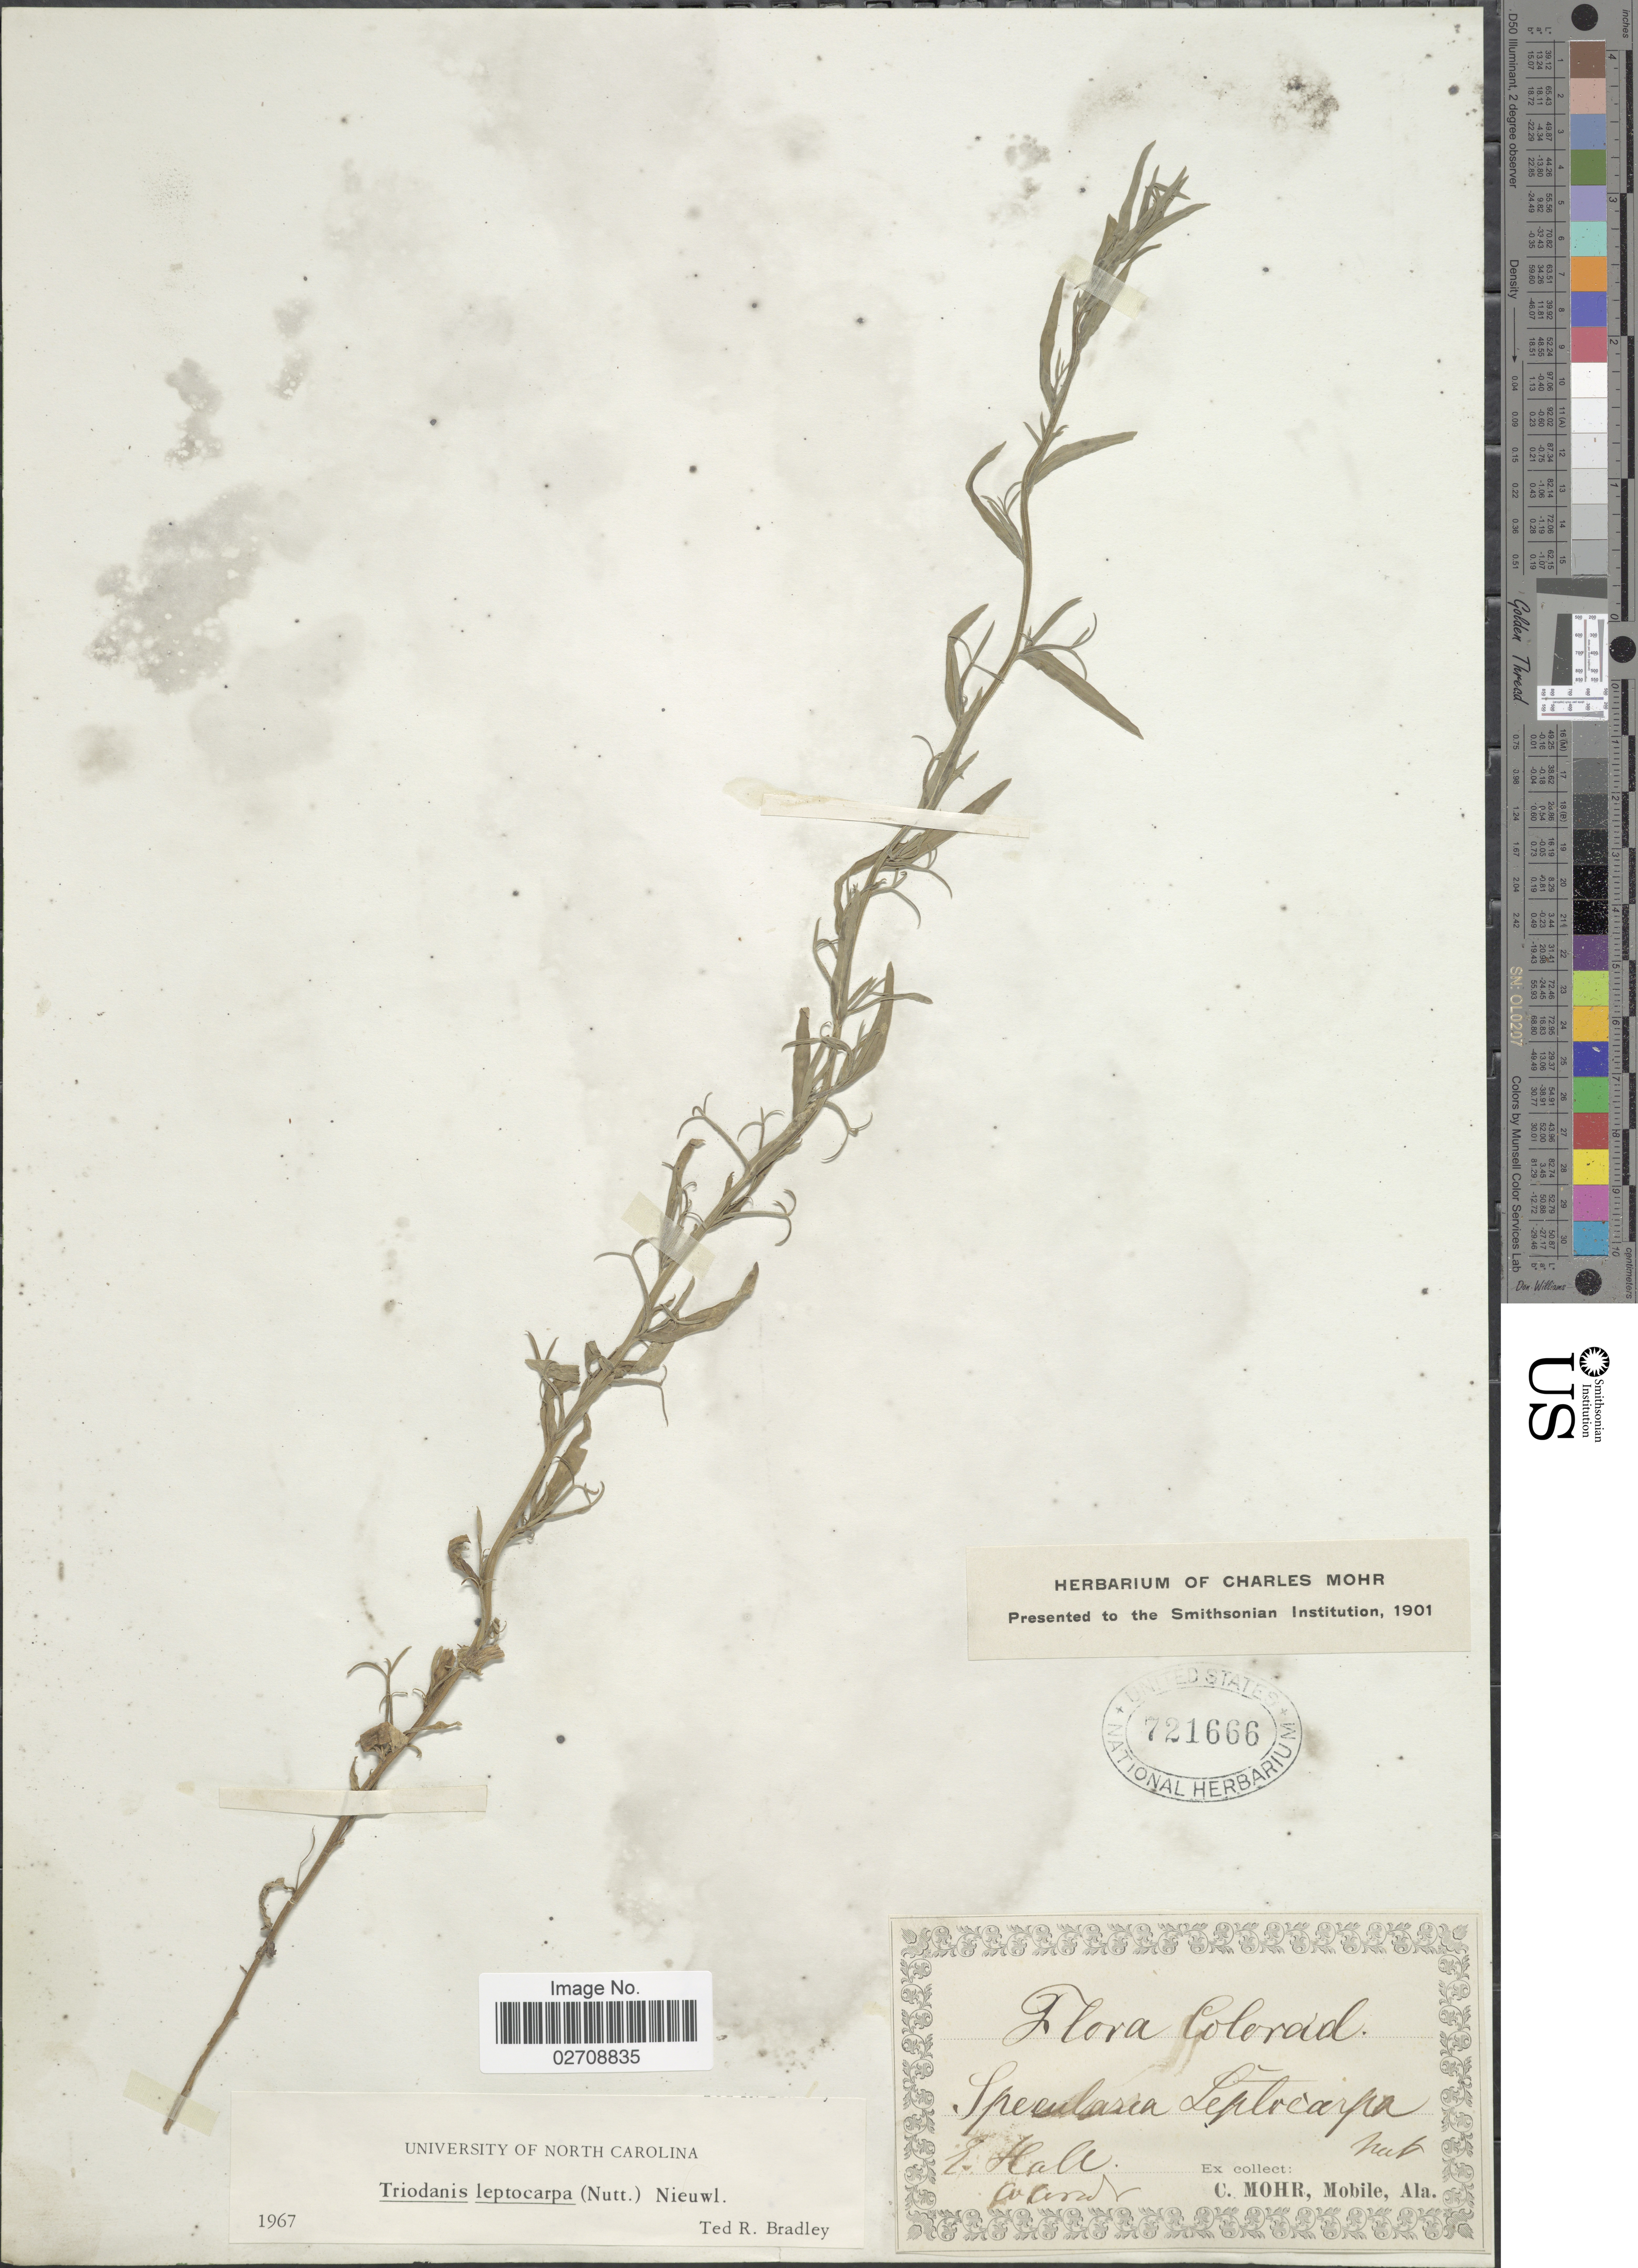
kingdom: Plantae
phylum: Tracheophyta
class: Magnoliopsida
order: Asterales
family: Campanulaceae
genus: Triodanis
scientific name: Triodanis leptocarpa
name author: Nieuwl.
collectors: E. Hall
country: United States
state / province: Colorado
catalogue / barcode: US 721666